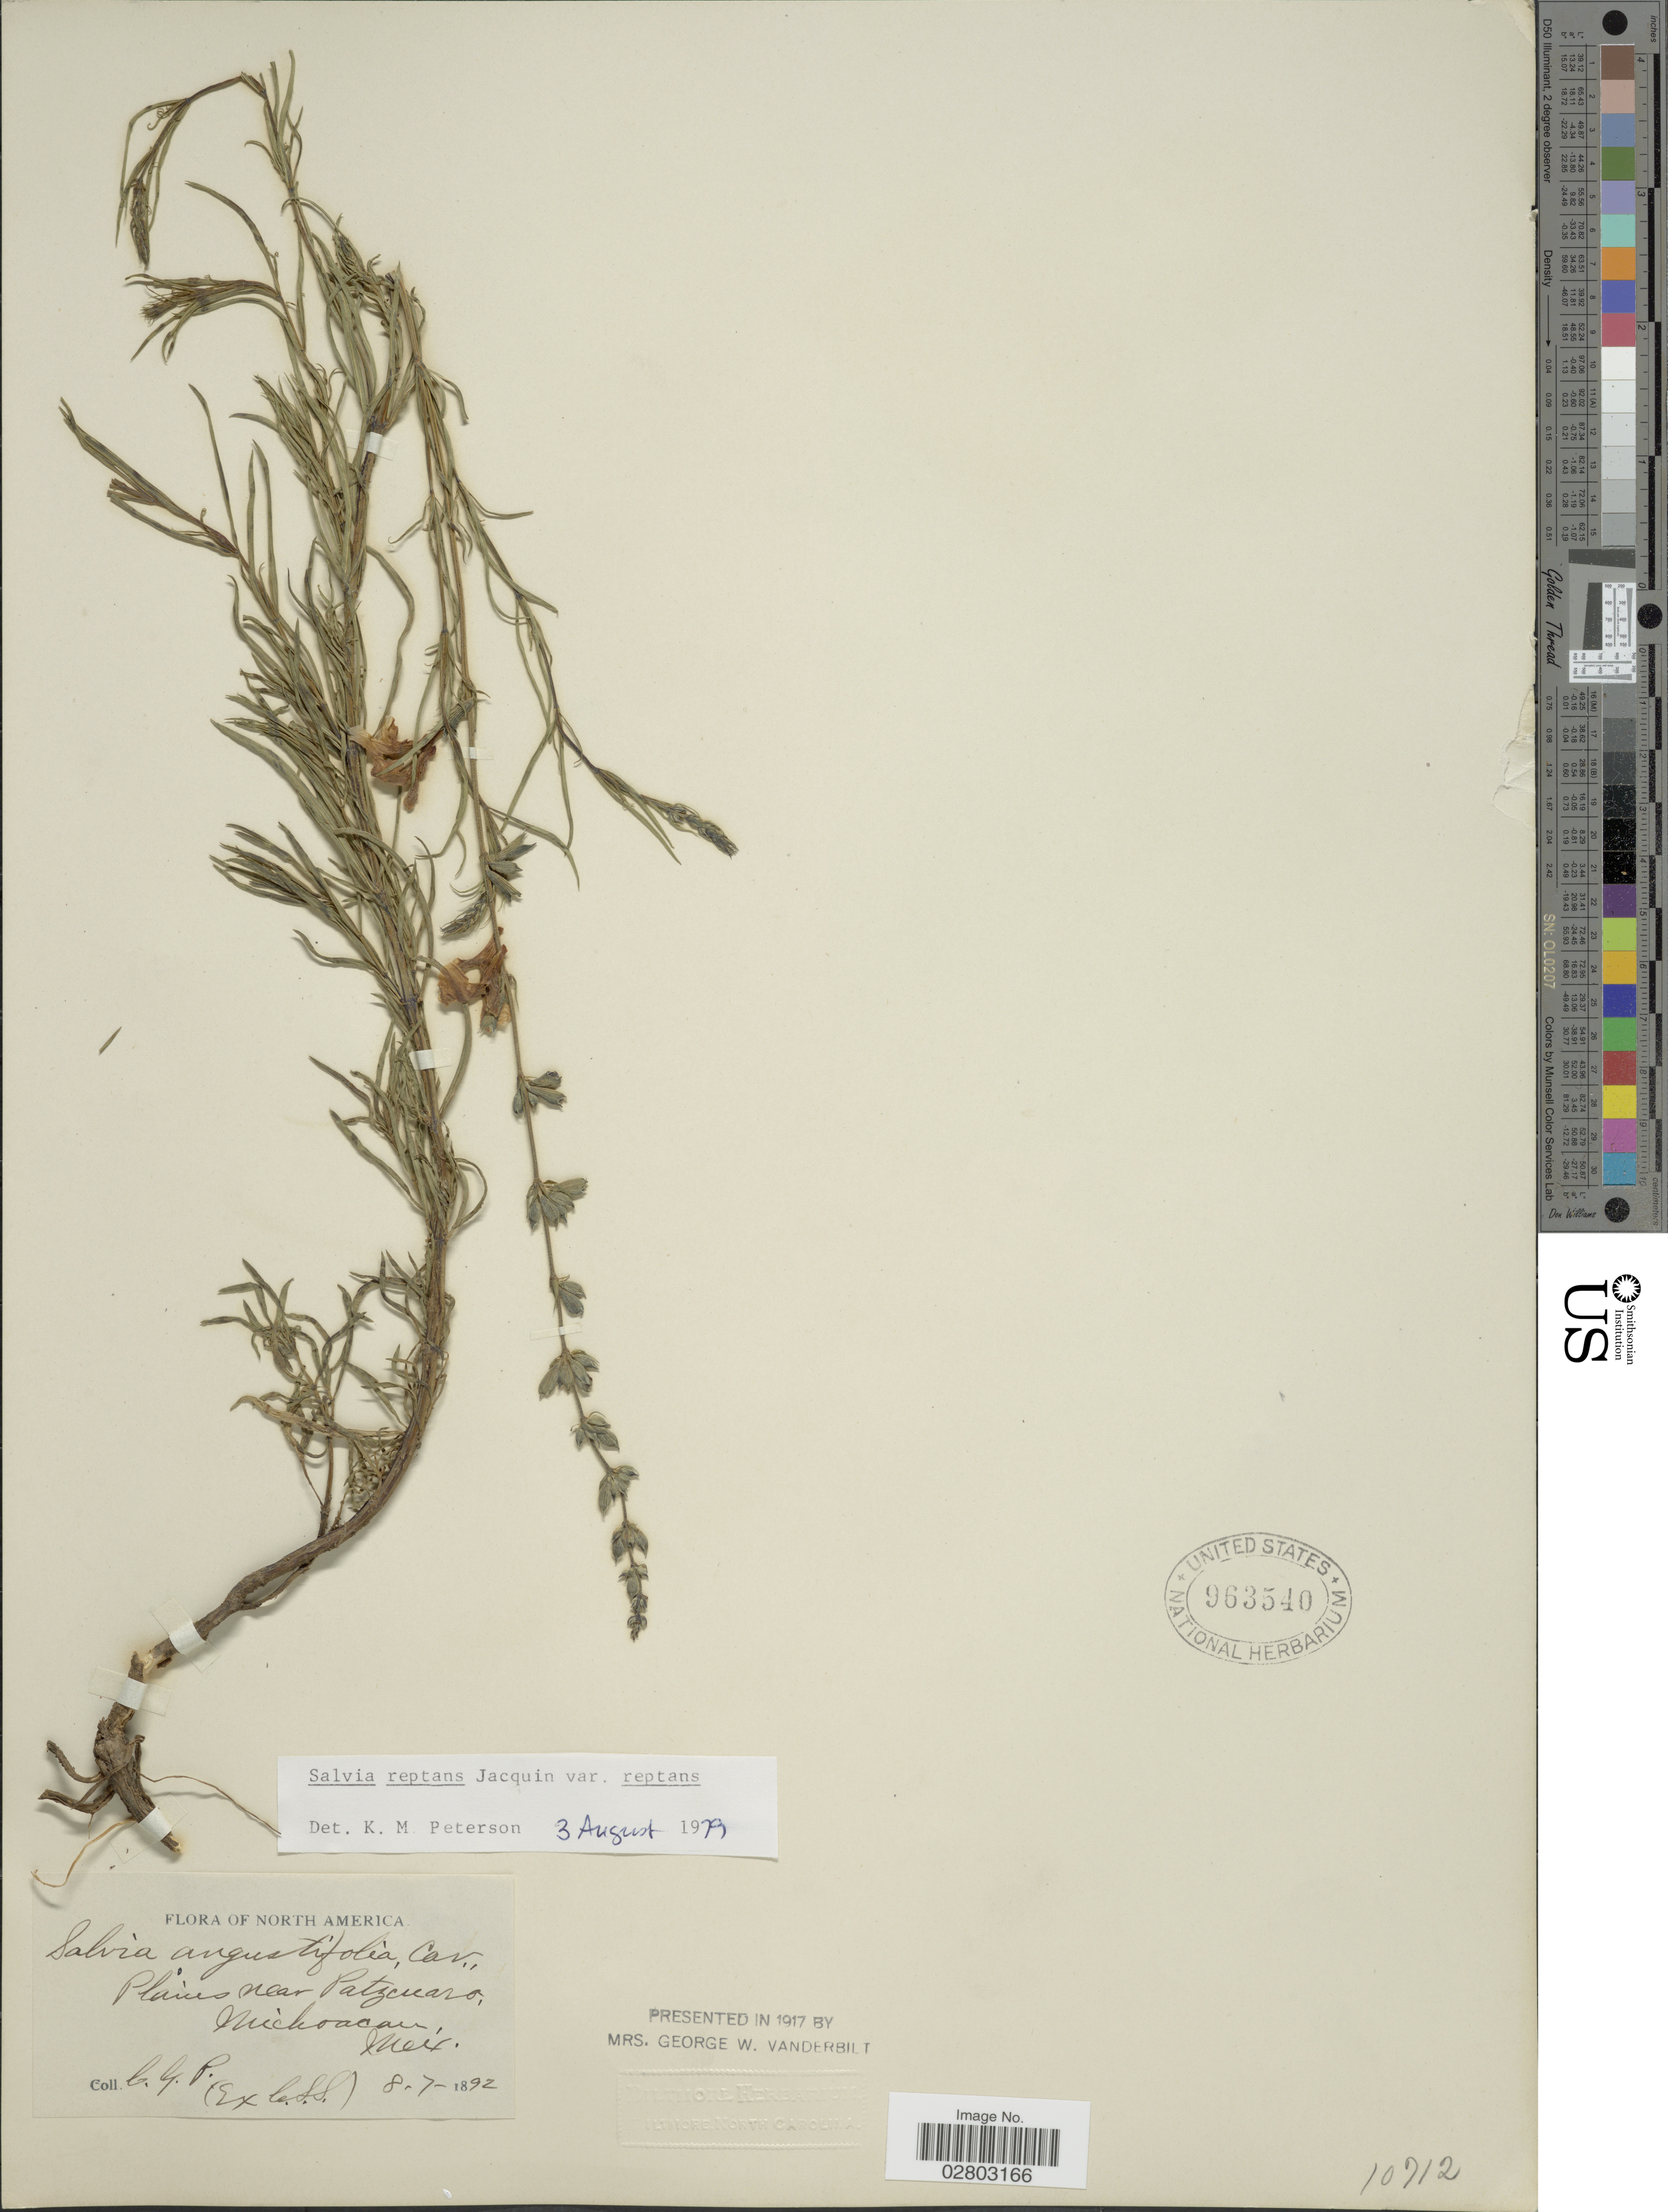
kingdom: Plantae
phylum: Tracheophyta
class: Magnoliopsida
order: Lamiales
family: Lamiaceae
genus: Salvia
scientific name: Salvia reptans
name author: Jacq.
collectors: C. G. P.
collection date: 1892-07-08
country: Mexico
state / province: Michoacán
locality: Plains near Patzcuaro.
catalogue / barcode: US 963540